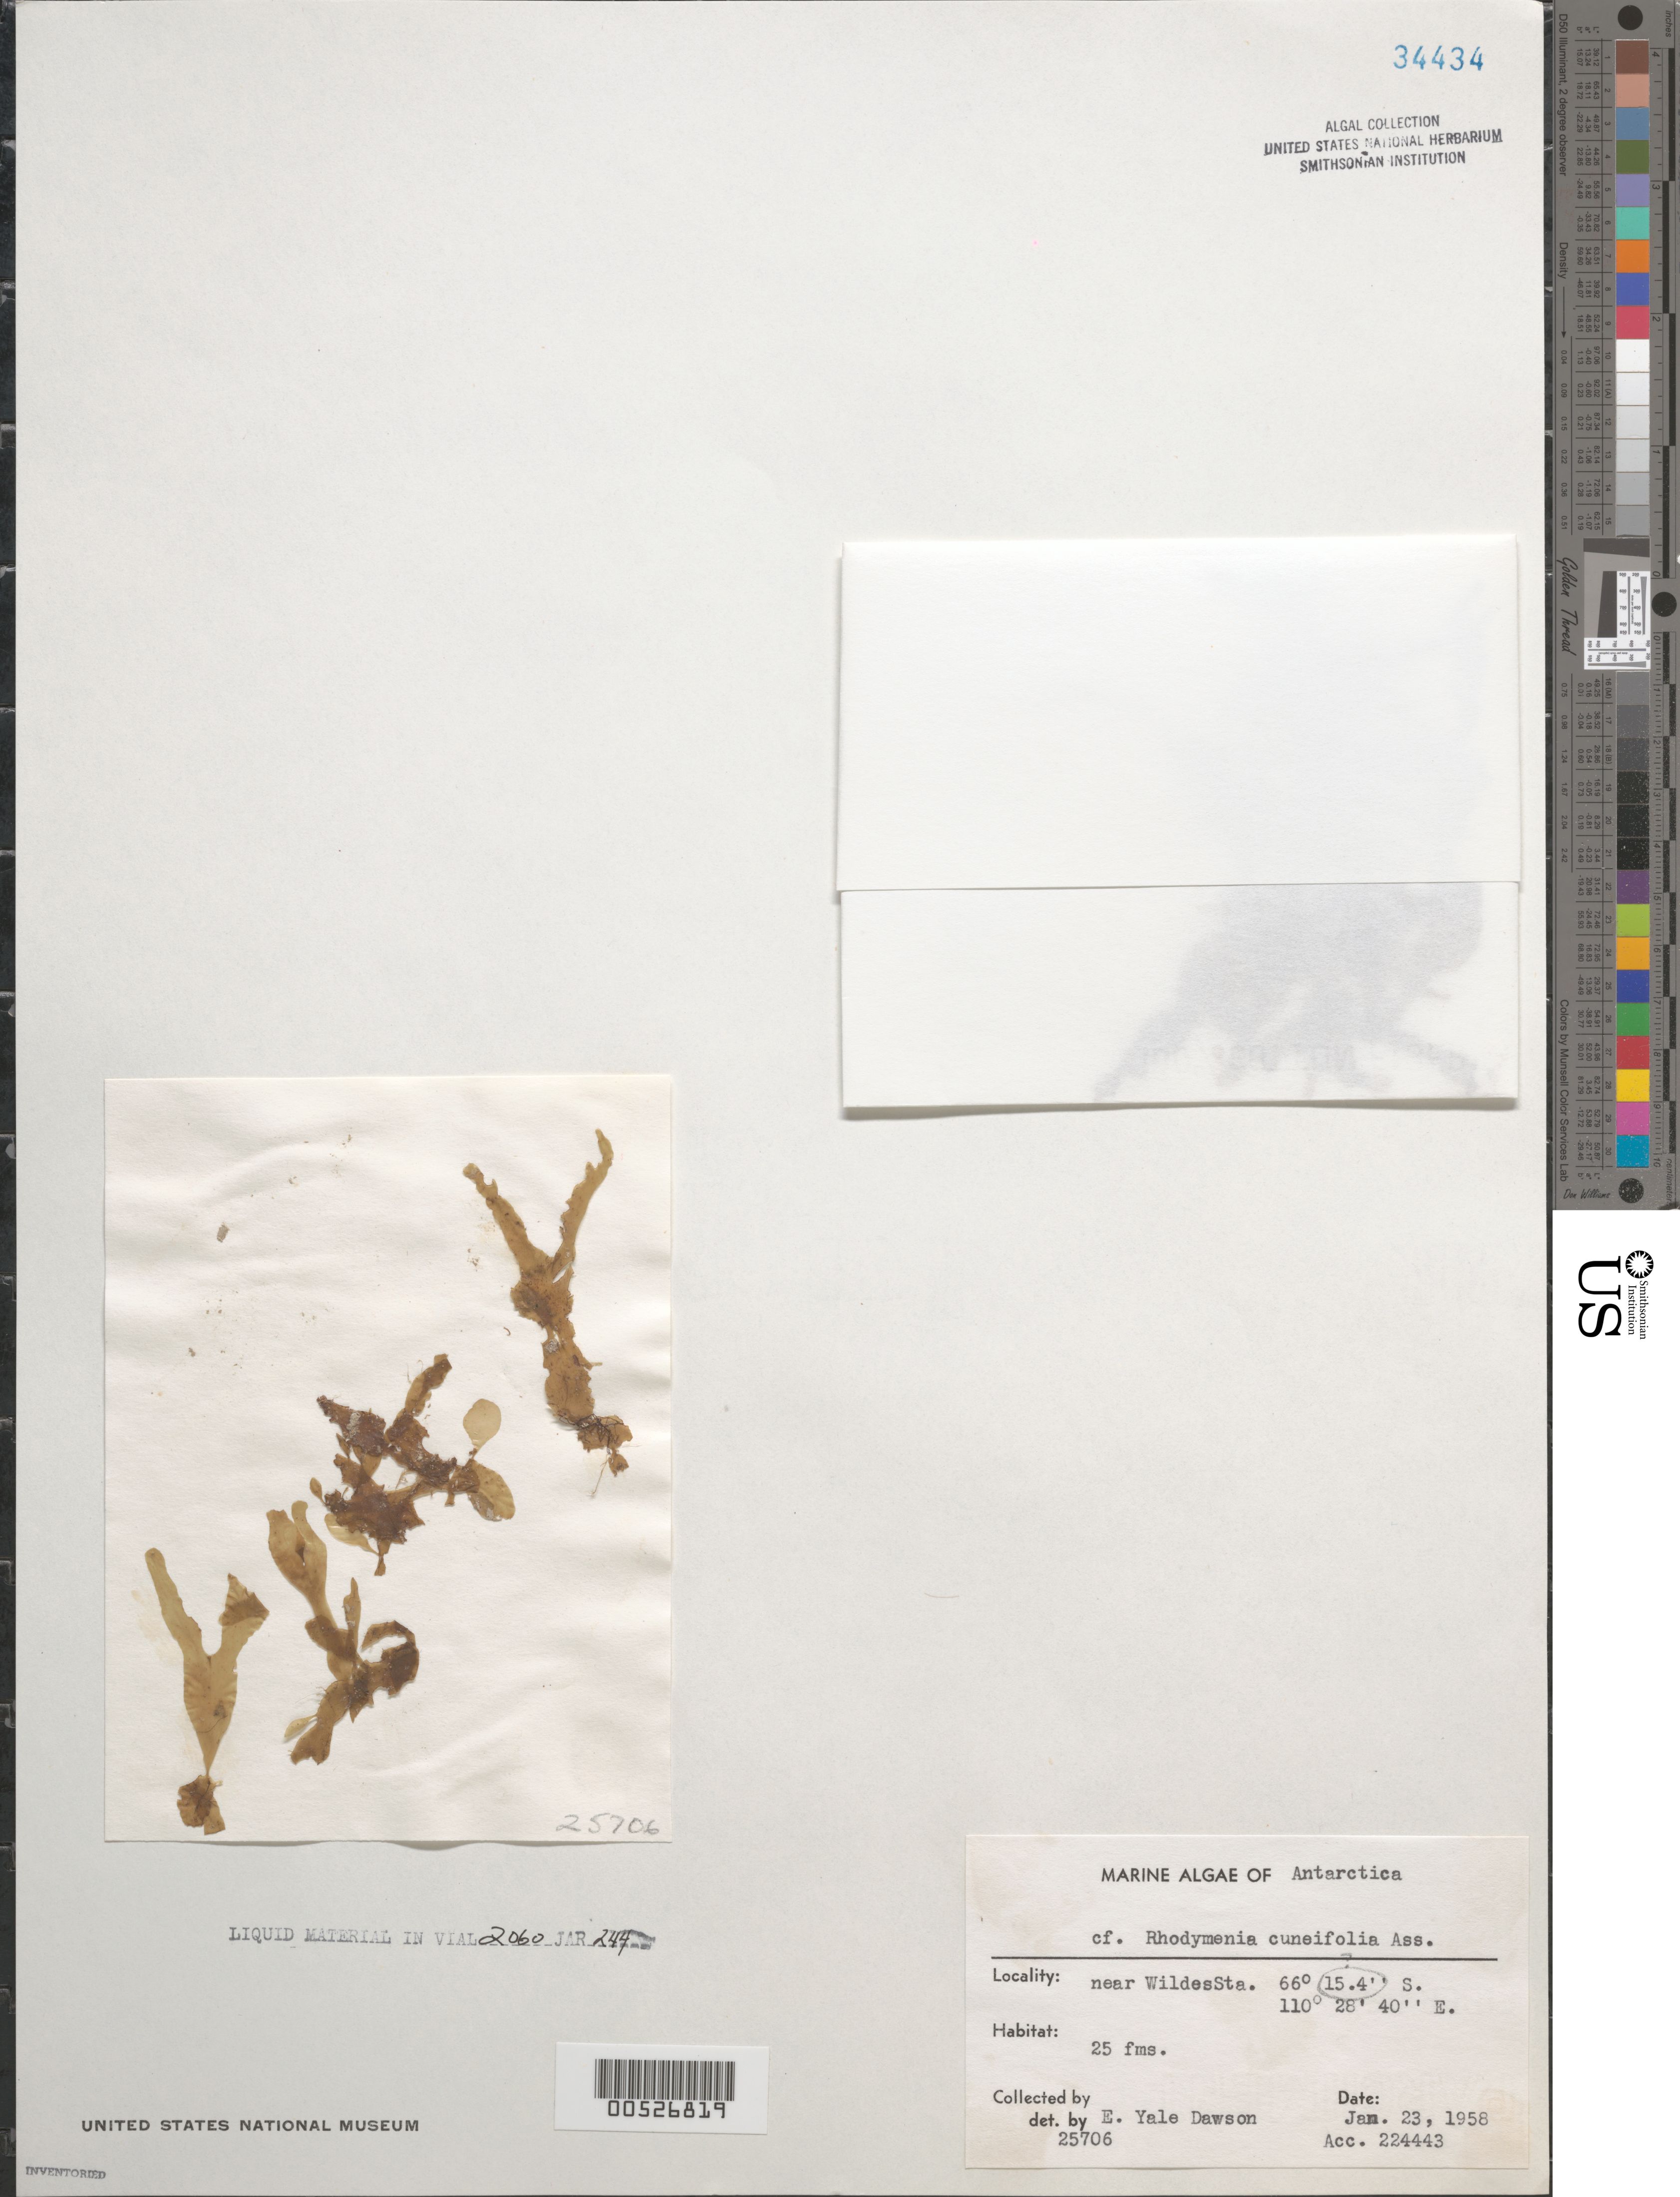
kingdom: Plantae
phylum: Rhodophyta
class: Florideophyceae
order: Rhodymeniales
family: Rhodymeniaceae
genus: Rhodymenia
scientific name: Rhodymenia coccocarpa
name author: (Montagne) M.J. Wynne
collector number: EYD 25706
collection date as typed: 23 Jan 1958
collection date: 1958-01-23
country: Antarctica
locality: Vincennes Bay area, near Wildes Station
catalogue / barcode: US 34434